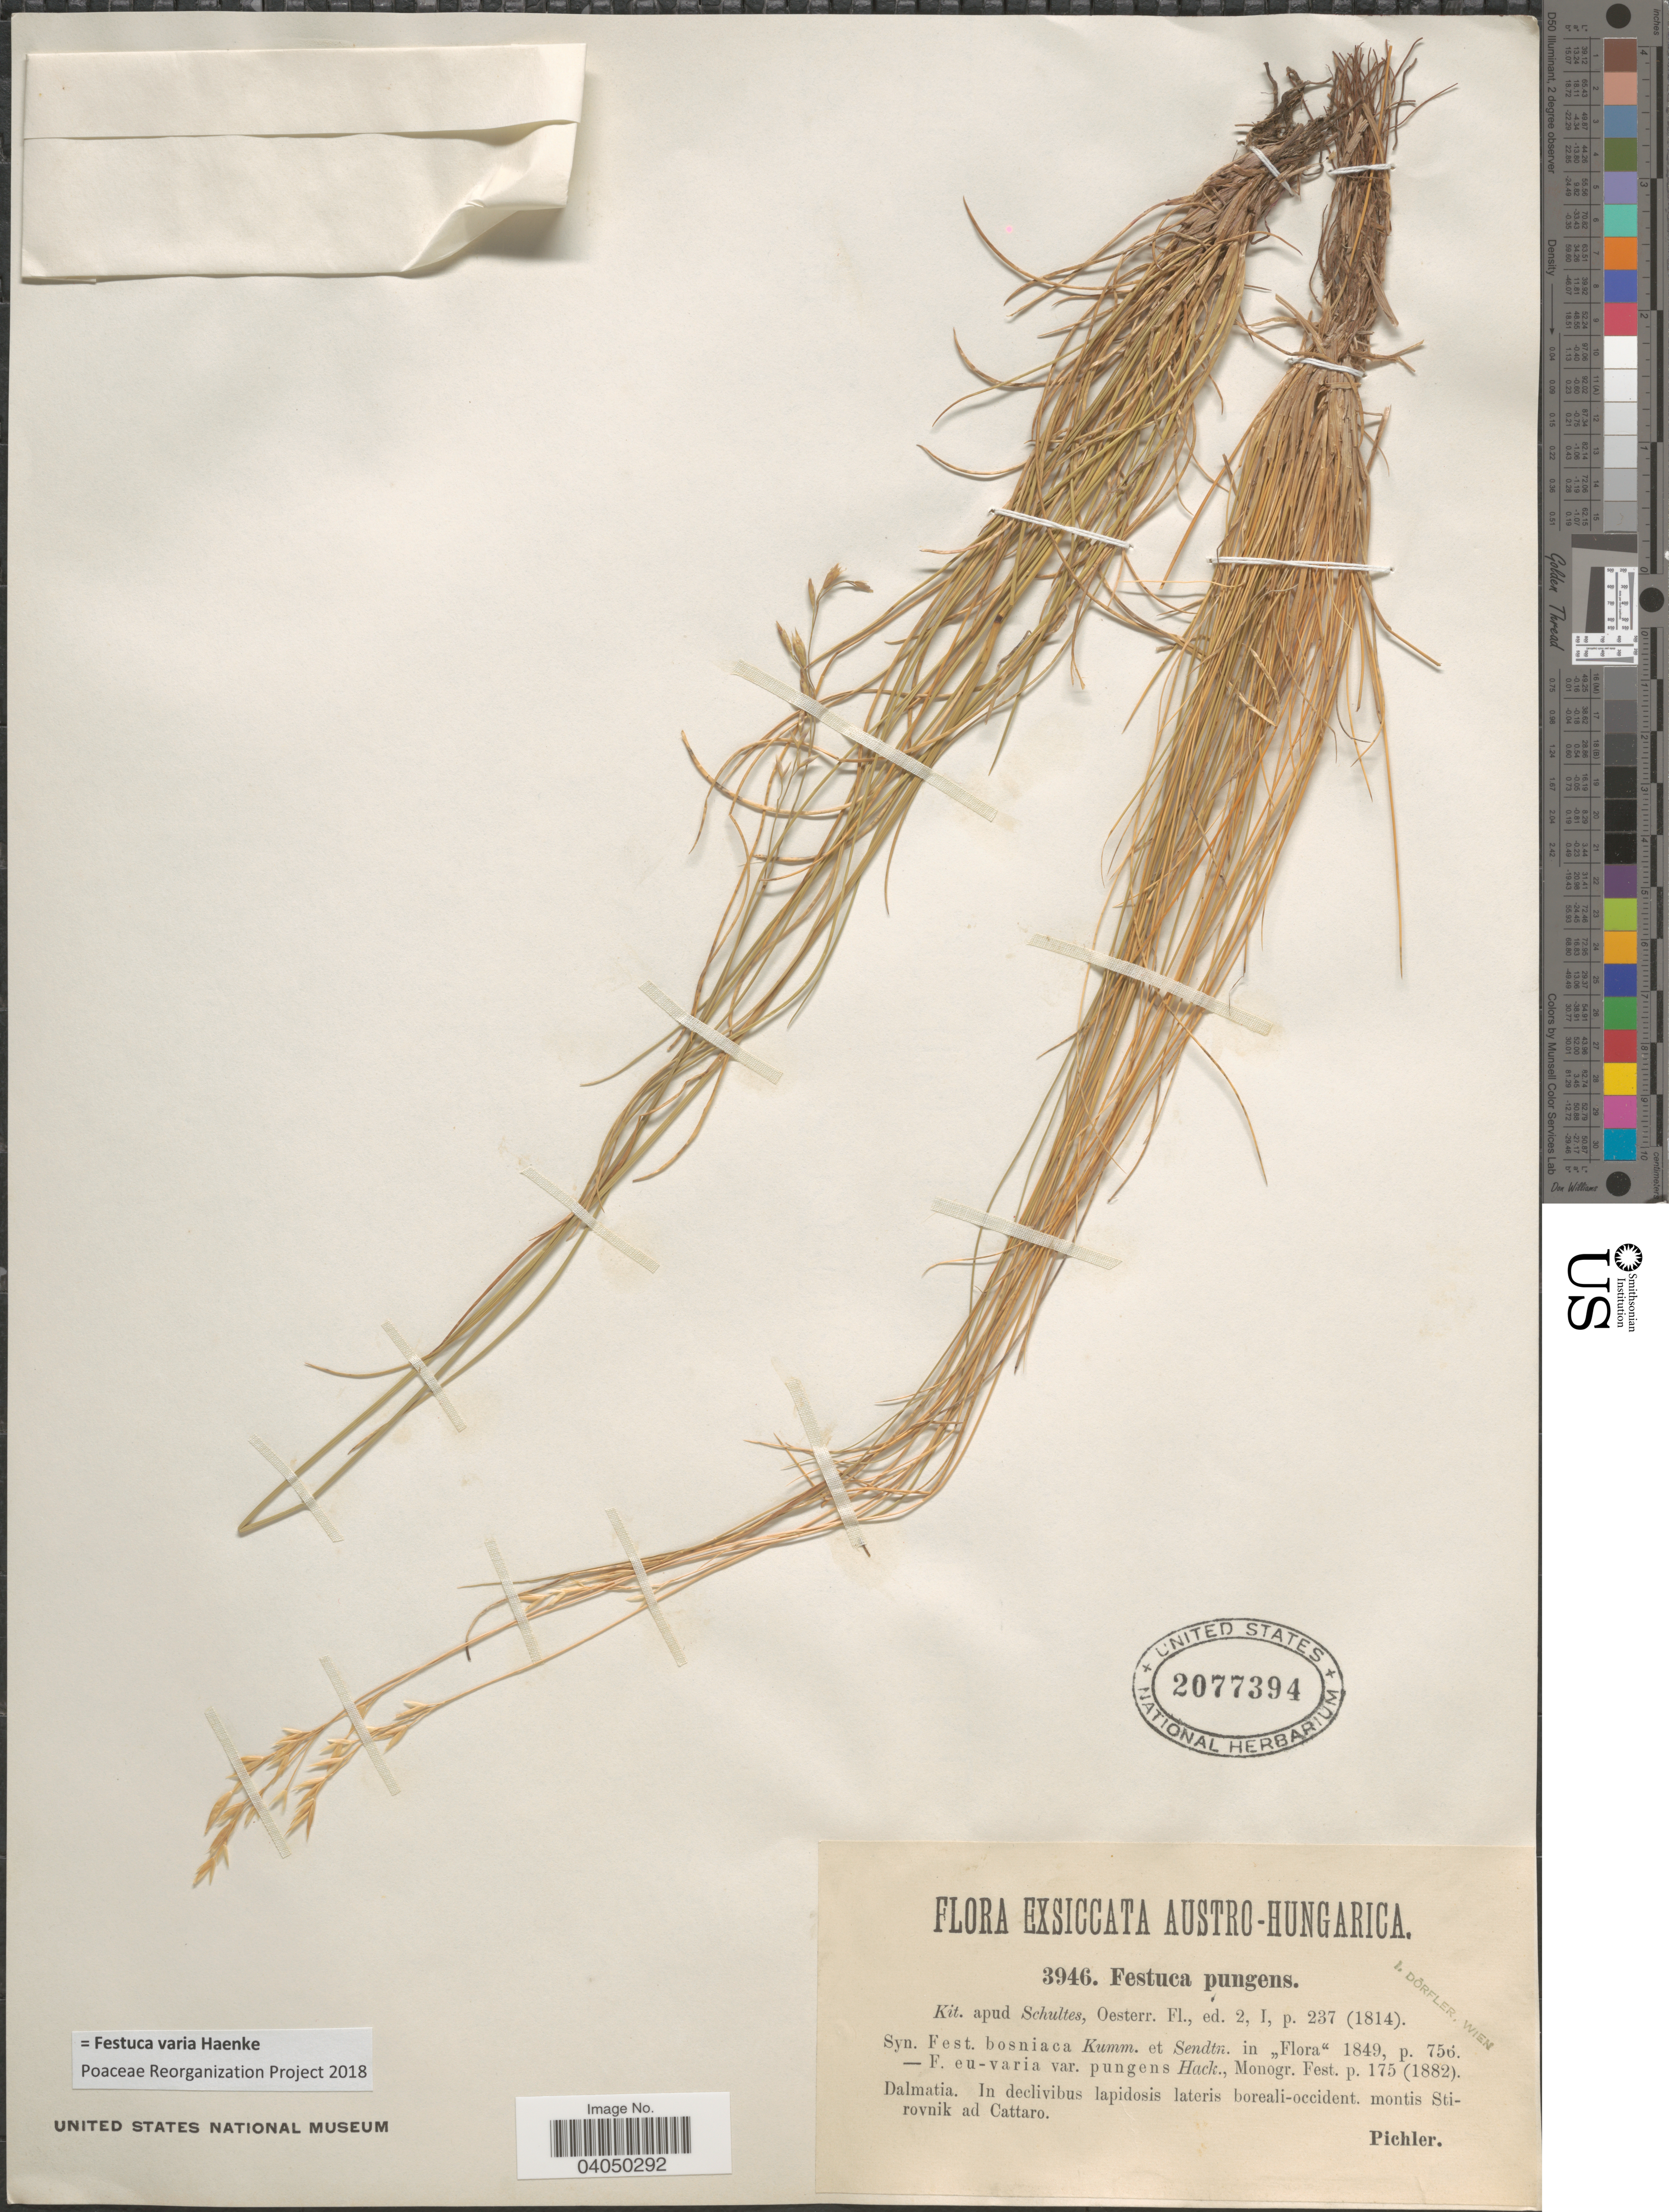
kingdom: Plantae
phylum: Tracheophyta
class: Liliopsida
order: Poales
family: Poaceae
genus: Festuca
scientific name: Festuca varia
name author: Haenke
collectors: Pichler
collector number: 3946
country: Croatia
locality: Austro-Hungarica. Dalmatia. In declivibus lapidosis lateris boreali-occident. montis Stirovnik ad Cattaro.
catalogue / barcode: US 2077394